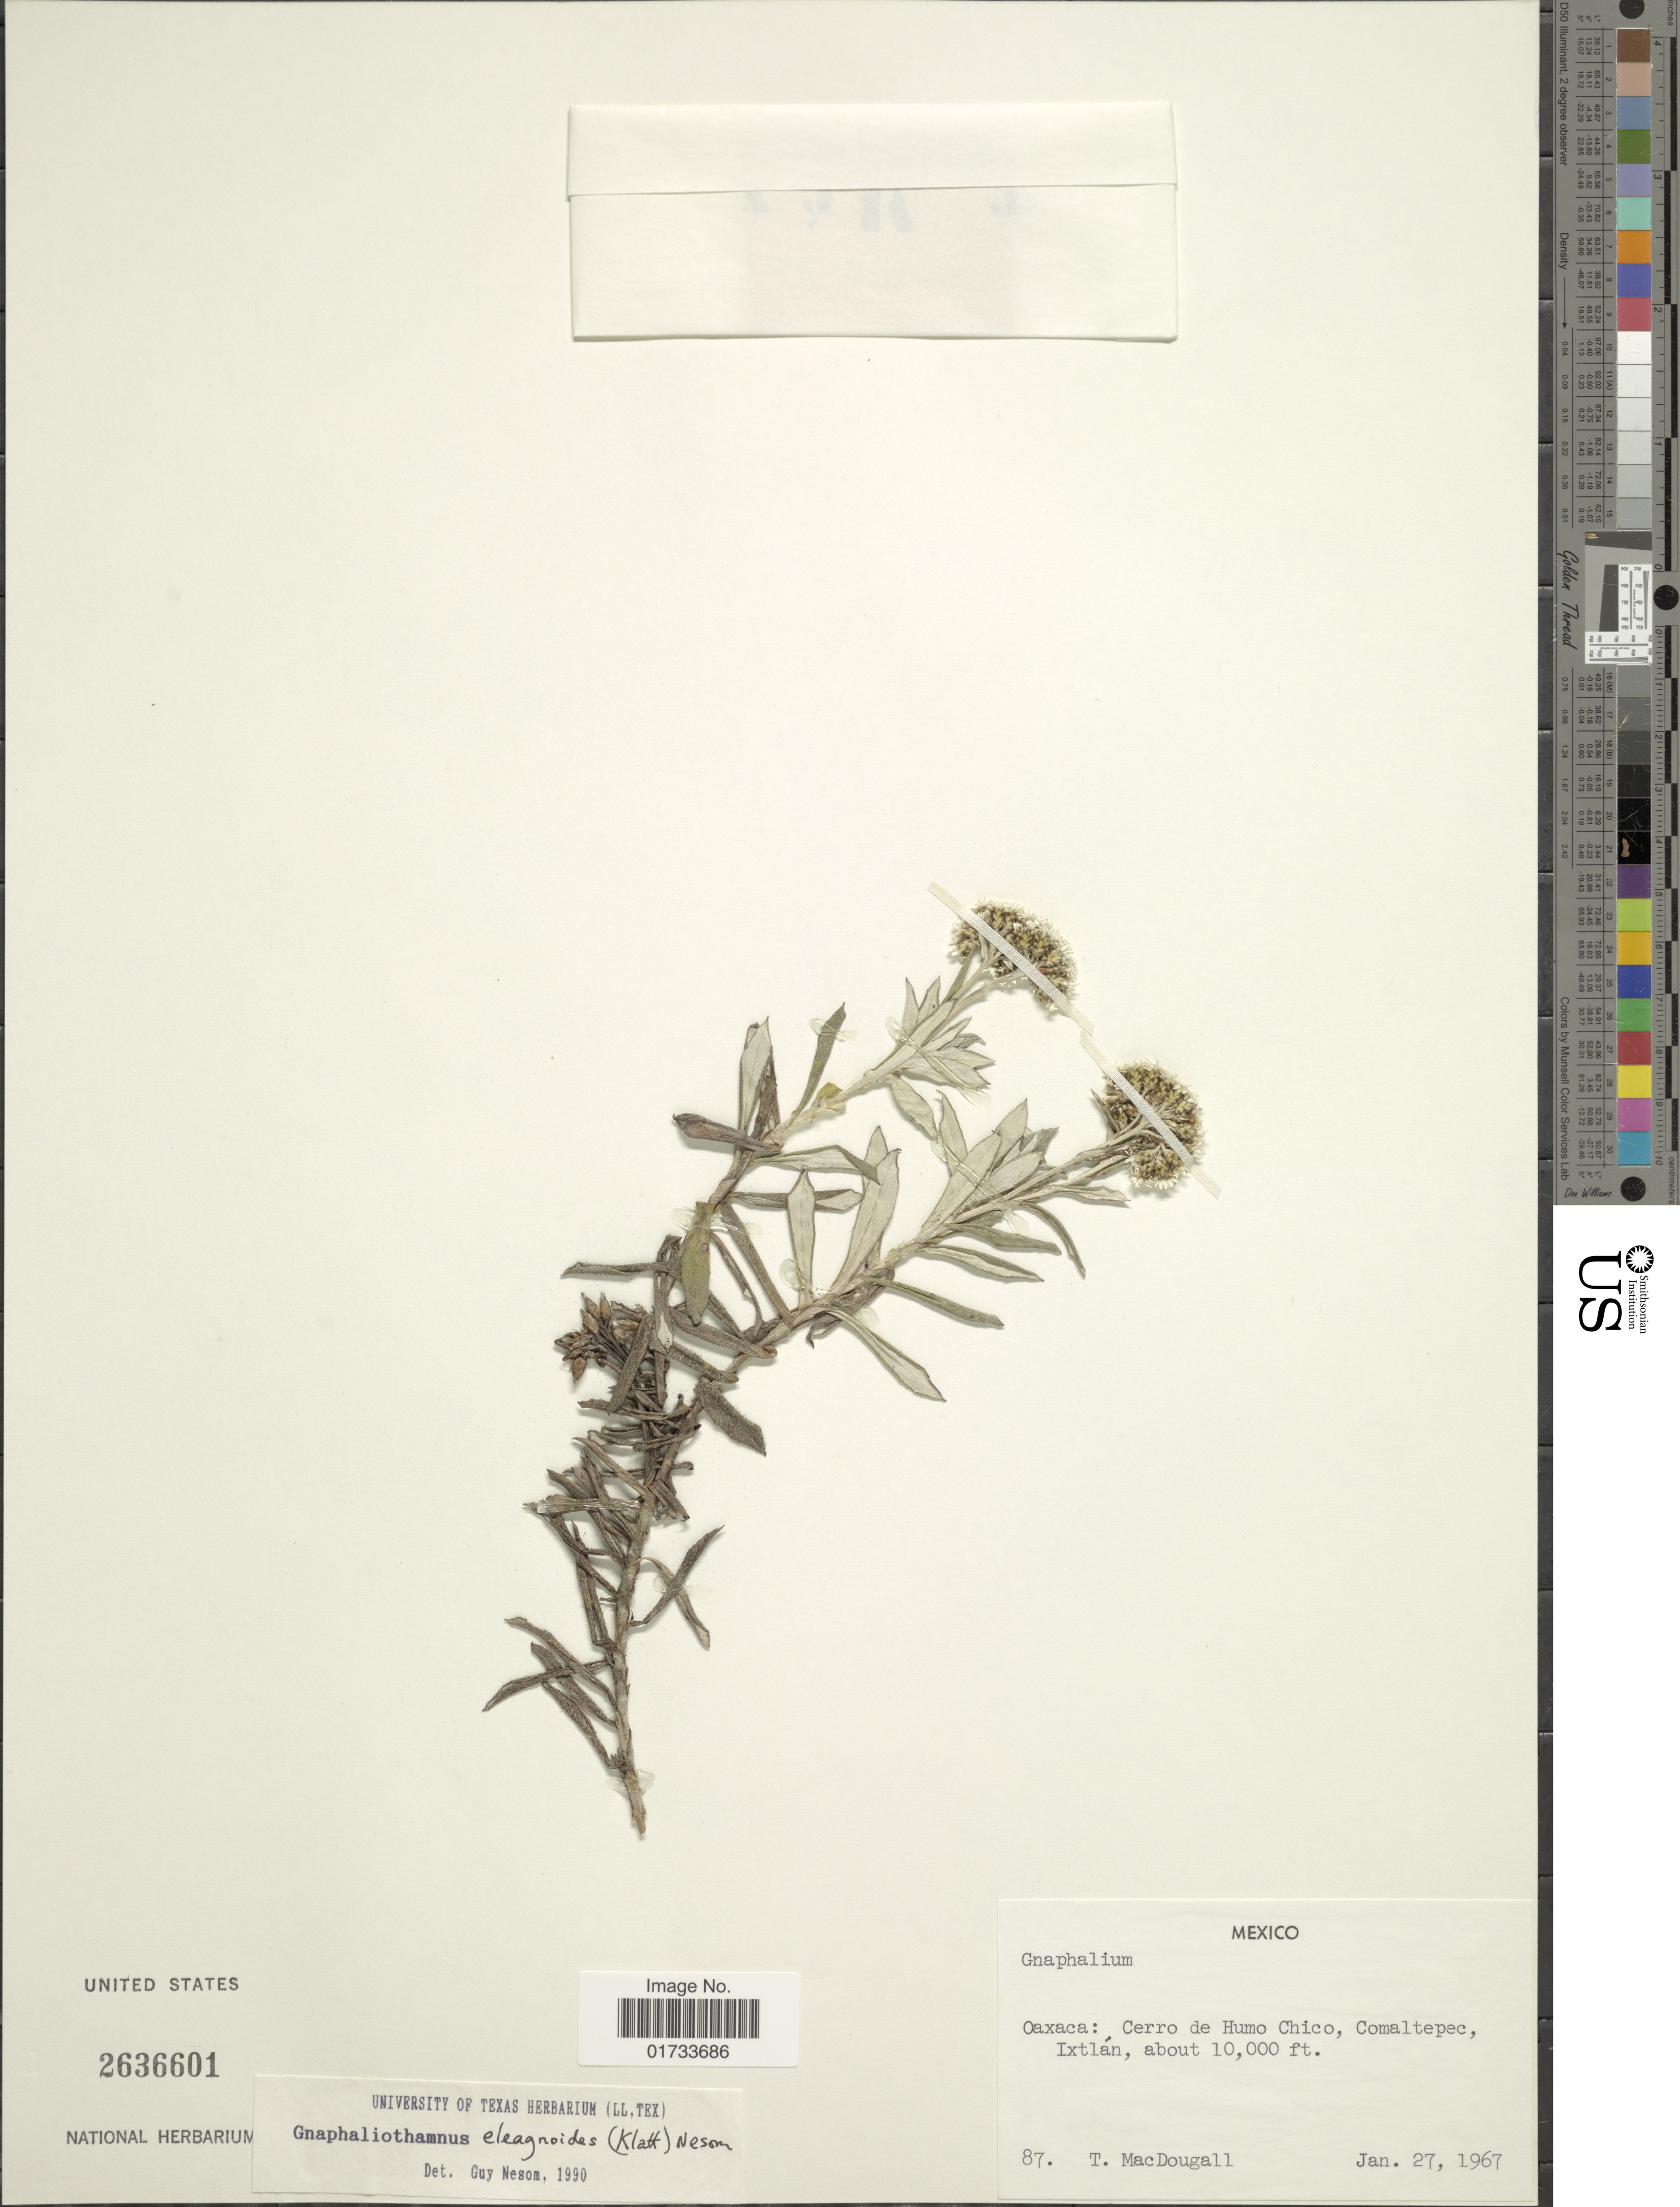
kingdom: Plantae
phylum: Tracheophyta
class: Magnoliopsida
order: Asterales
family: Asteraceae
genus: Chionolaena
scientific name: Chionolaena eleagnoides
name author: Klatt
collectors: T. B. MacDougall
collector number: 87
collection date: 1967-01-27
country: Mexico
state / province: Oaxaca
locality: Cerro de Humo Chico, Comaltepec Ixtlán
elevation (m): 3048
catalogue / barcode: US 2636601